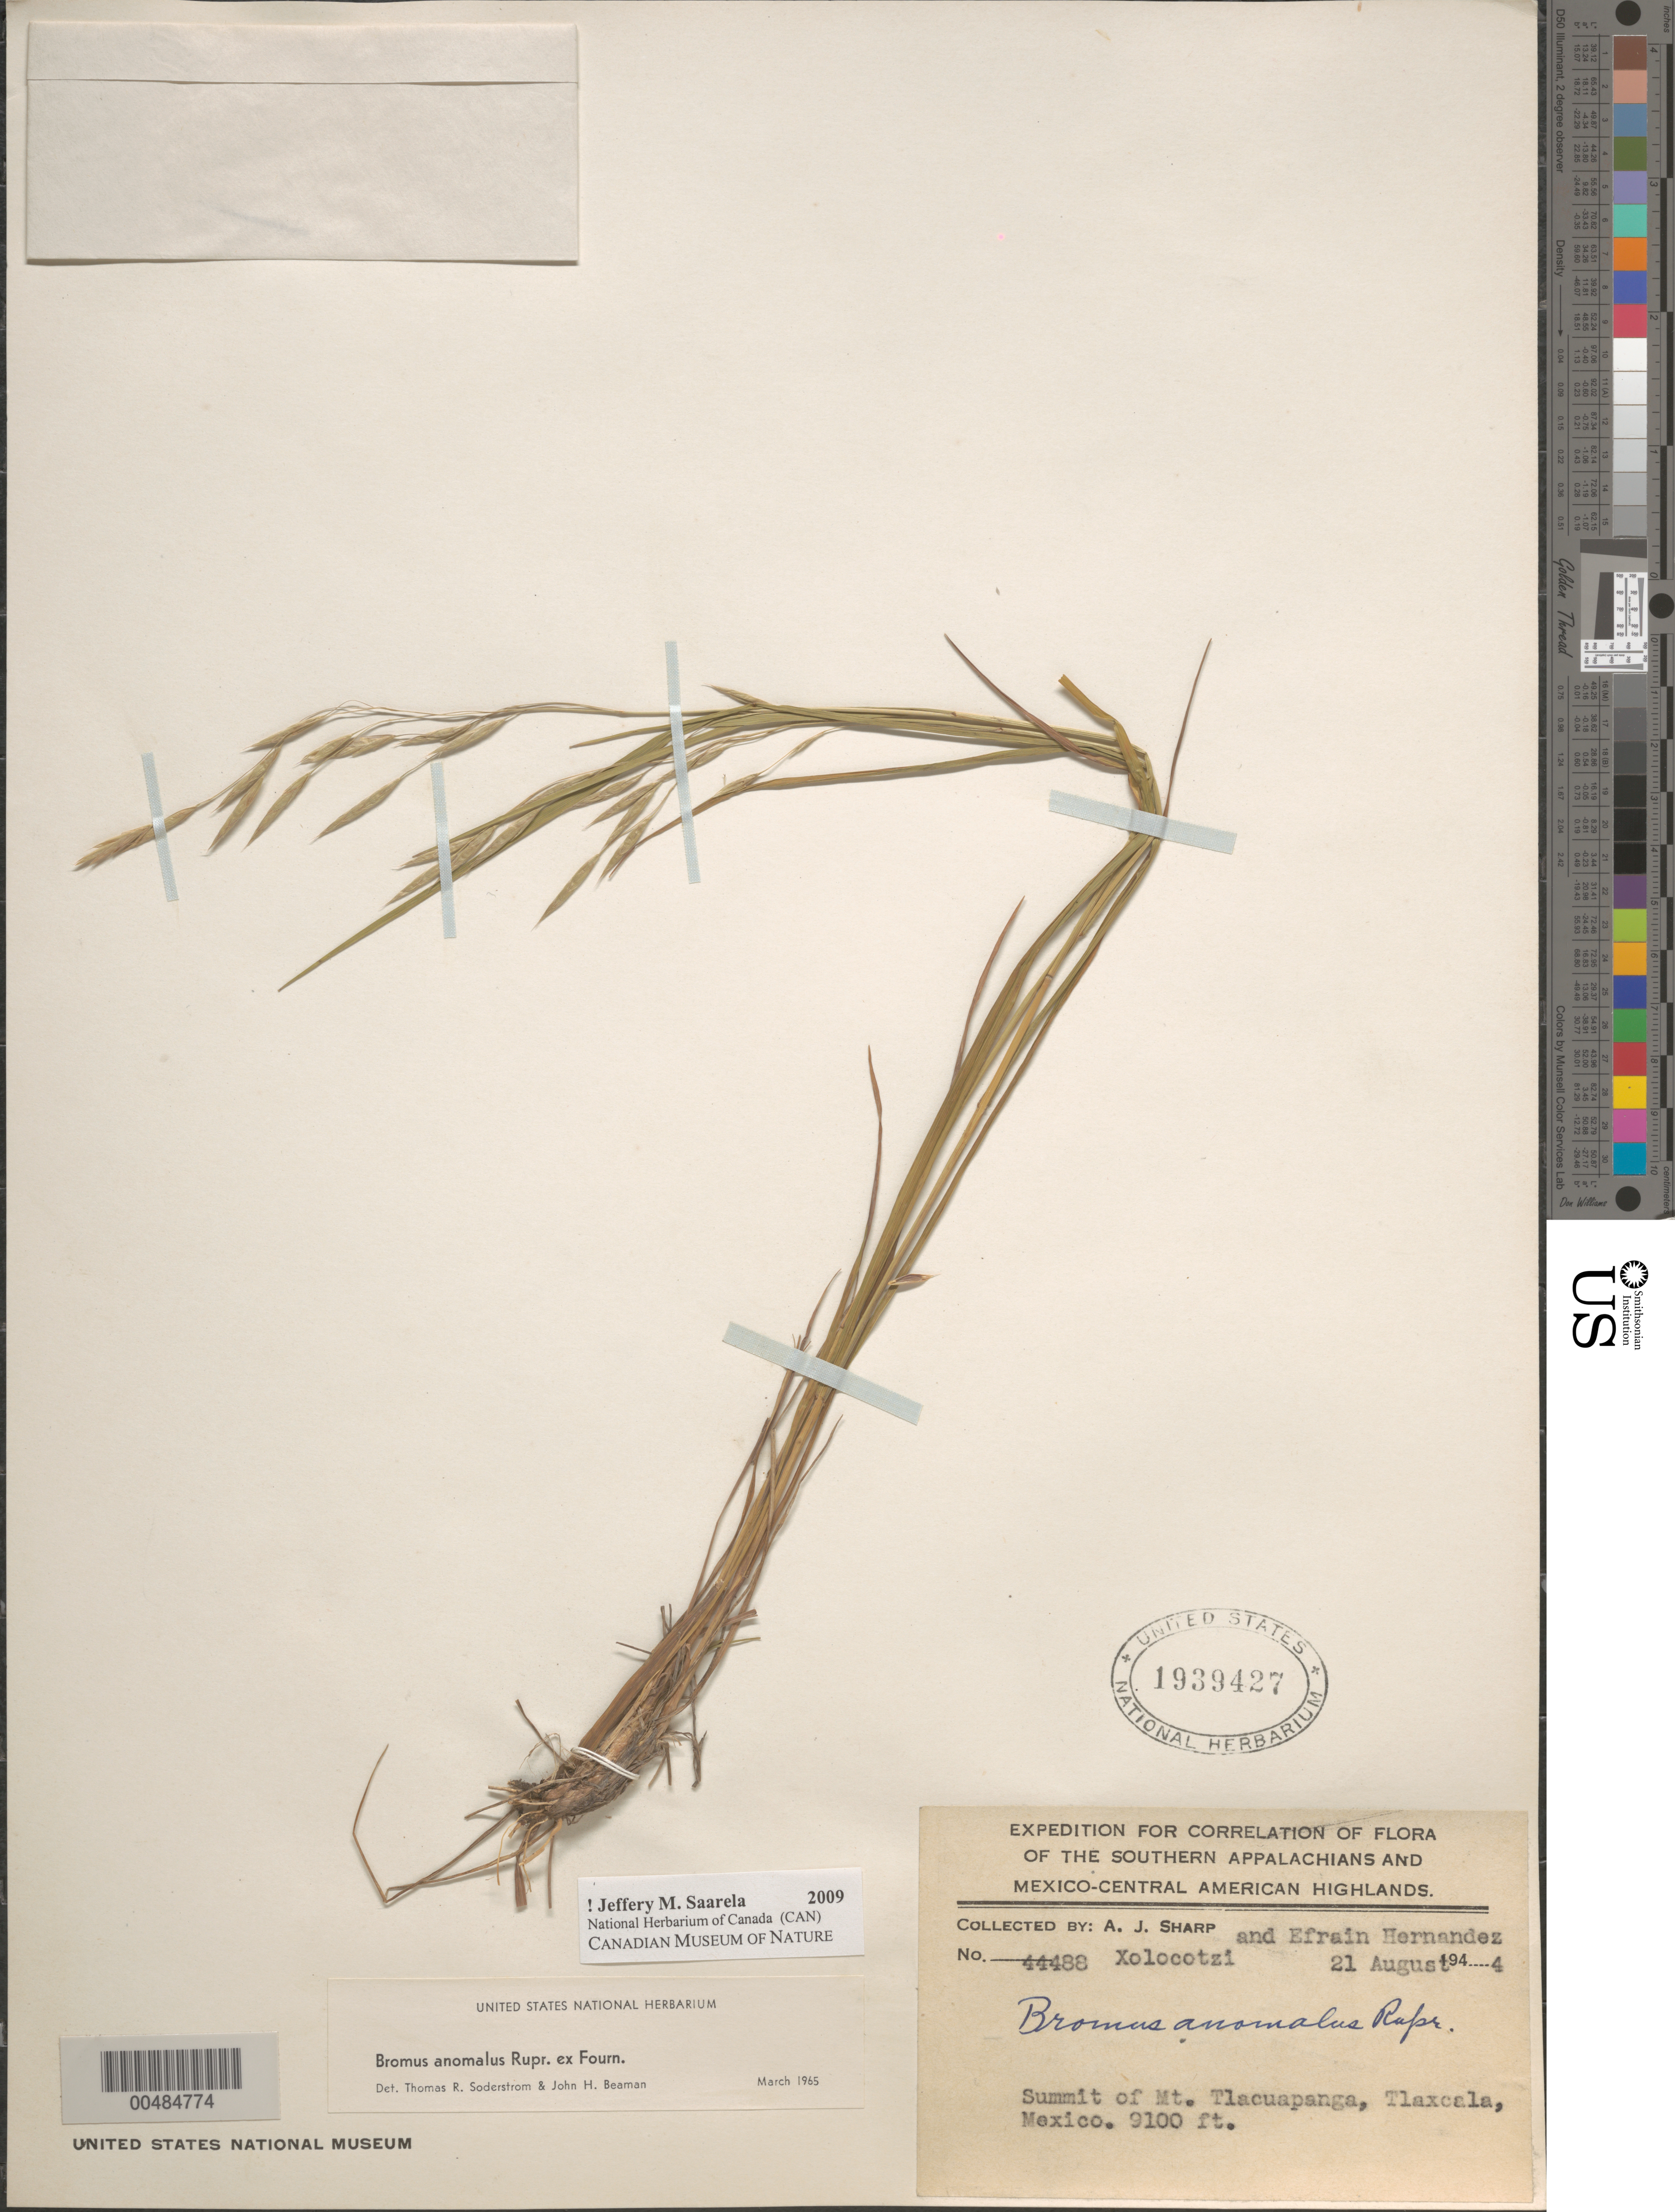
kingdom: Plantae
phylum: Tracheophyta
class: Liliopsida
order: Poales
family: Poaceae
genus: Bromus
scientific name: Bromus anomalus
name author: Rupr. ex E. Fourn.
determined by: Soderstrom, T. R.; Beaman, J. H.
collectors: A. J. Sharp & E. I. Hernández-X.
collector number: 44488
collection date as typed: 21 Aug 1944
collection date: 1944-08-21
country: Mexico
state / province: Tlaxcala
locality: Summit of Mt. Tlacuapanga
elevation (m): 2774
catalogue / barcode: US 1939427